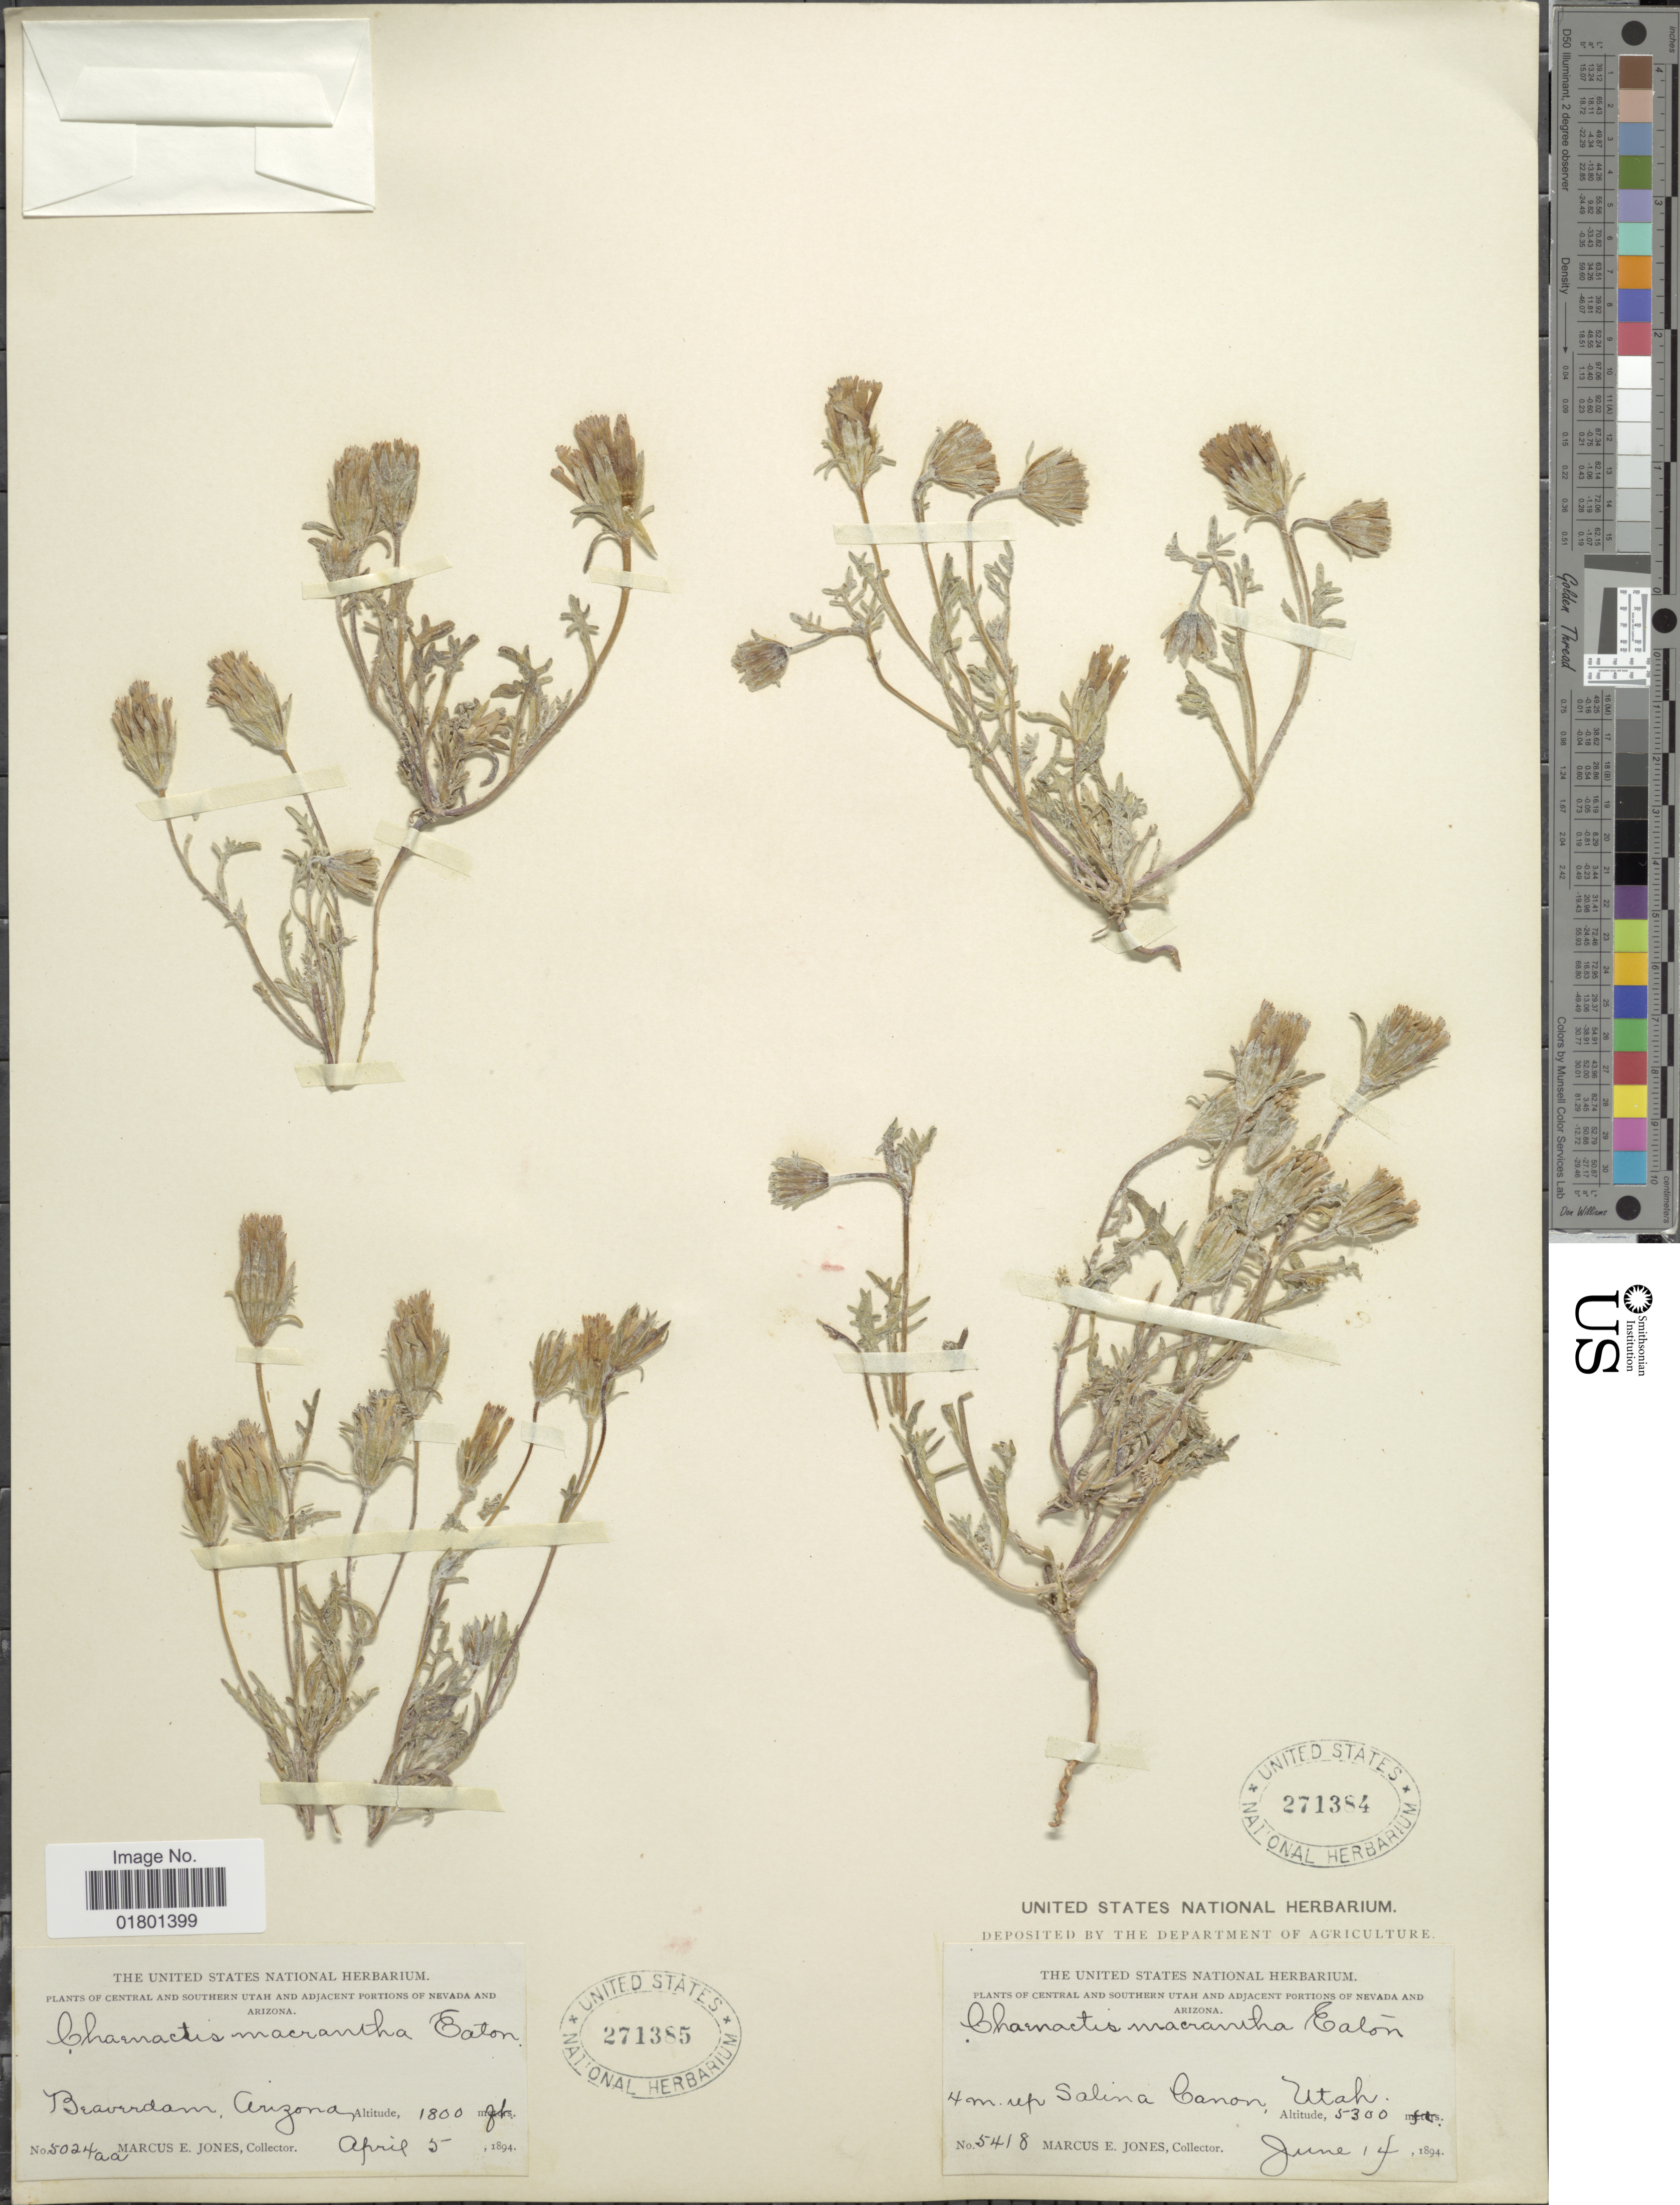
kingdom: Plantae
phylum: Tracheophyta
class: Magnoliopsida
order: Asterales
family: Asteraceae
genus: Chaenactis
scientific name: Chaenactis macrantha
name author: D.C. Eaton in C. King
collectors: M. E. Jones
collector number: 5024aa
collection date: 1894-04-05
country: United States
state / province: Arizona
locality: Central and Southern Utah and Adjacent Portions of Nevada and Arizona, Beaverdam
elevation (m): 549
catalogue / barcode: US 271385